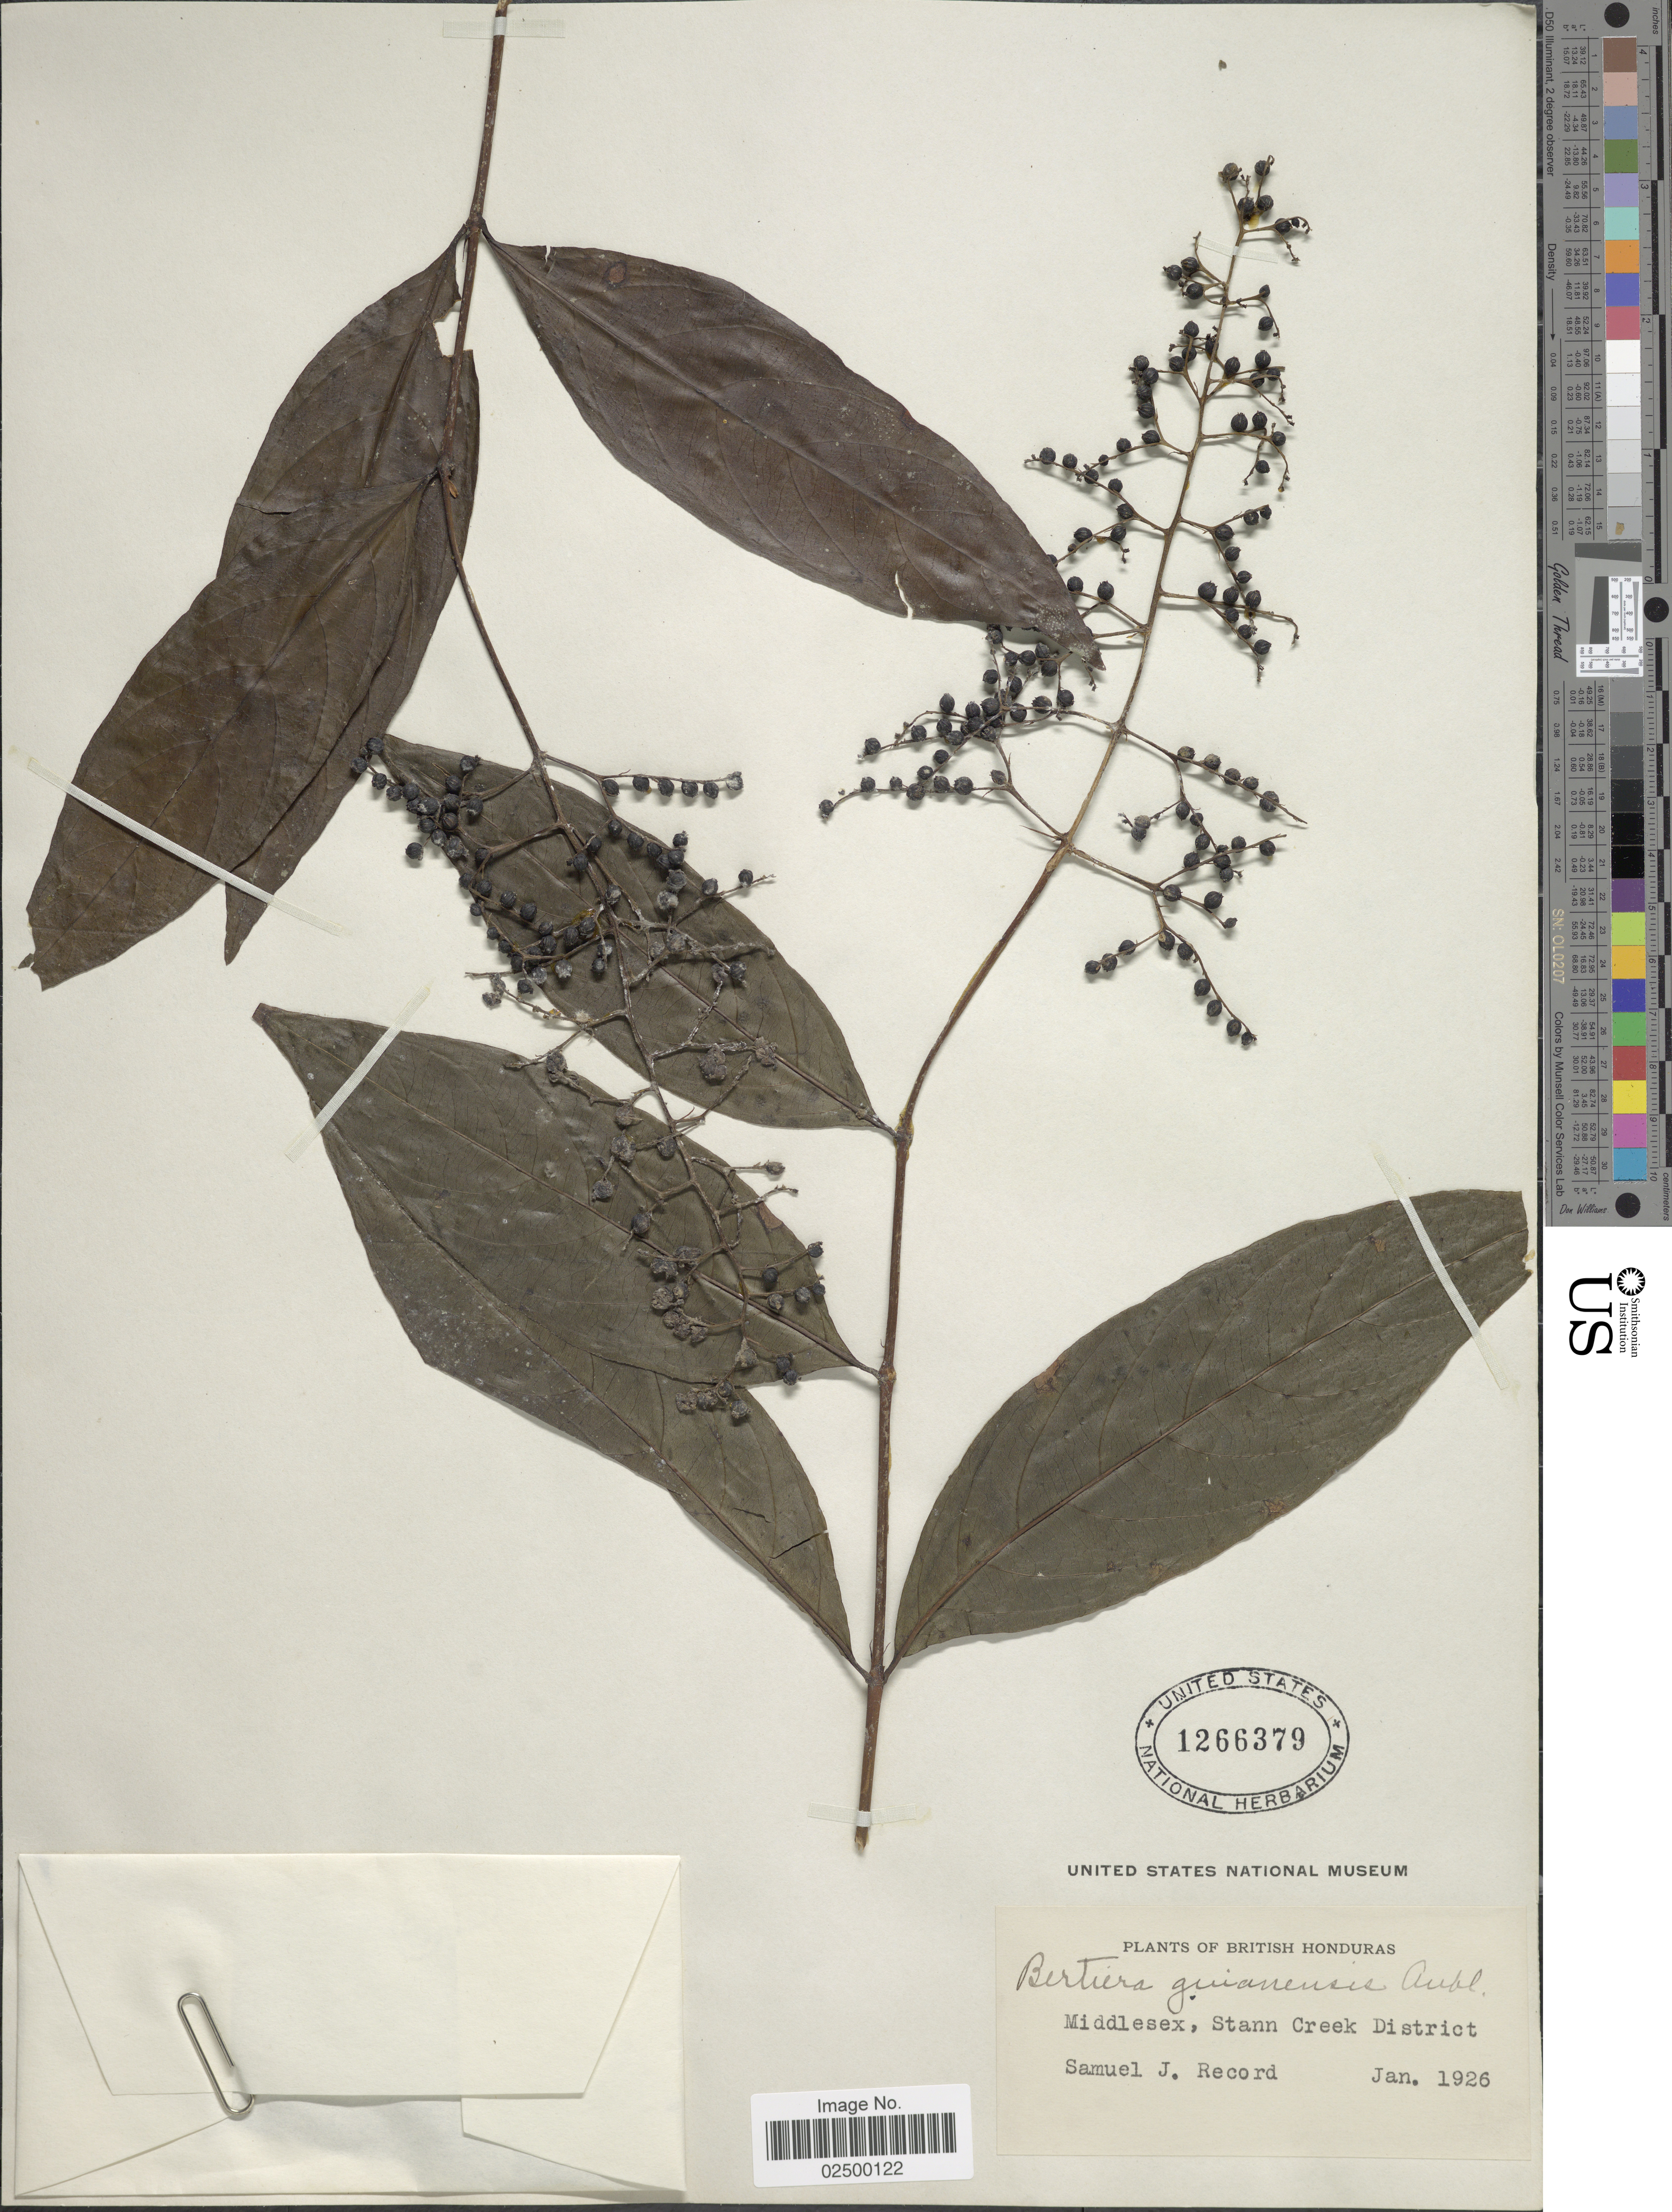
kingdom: Plantae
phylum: Tracheophyta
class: Magnoliopsida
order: Gentianales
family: Rubiaceae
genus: Bertiera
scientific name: Bertiera guianensis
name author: Aubl.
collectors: S. J. Record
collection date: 1926-01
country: Belize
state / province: Stann Creek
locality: Middlesex, Stann Creek District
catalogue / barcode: US 1266379